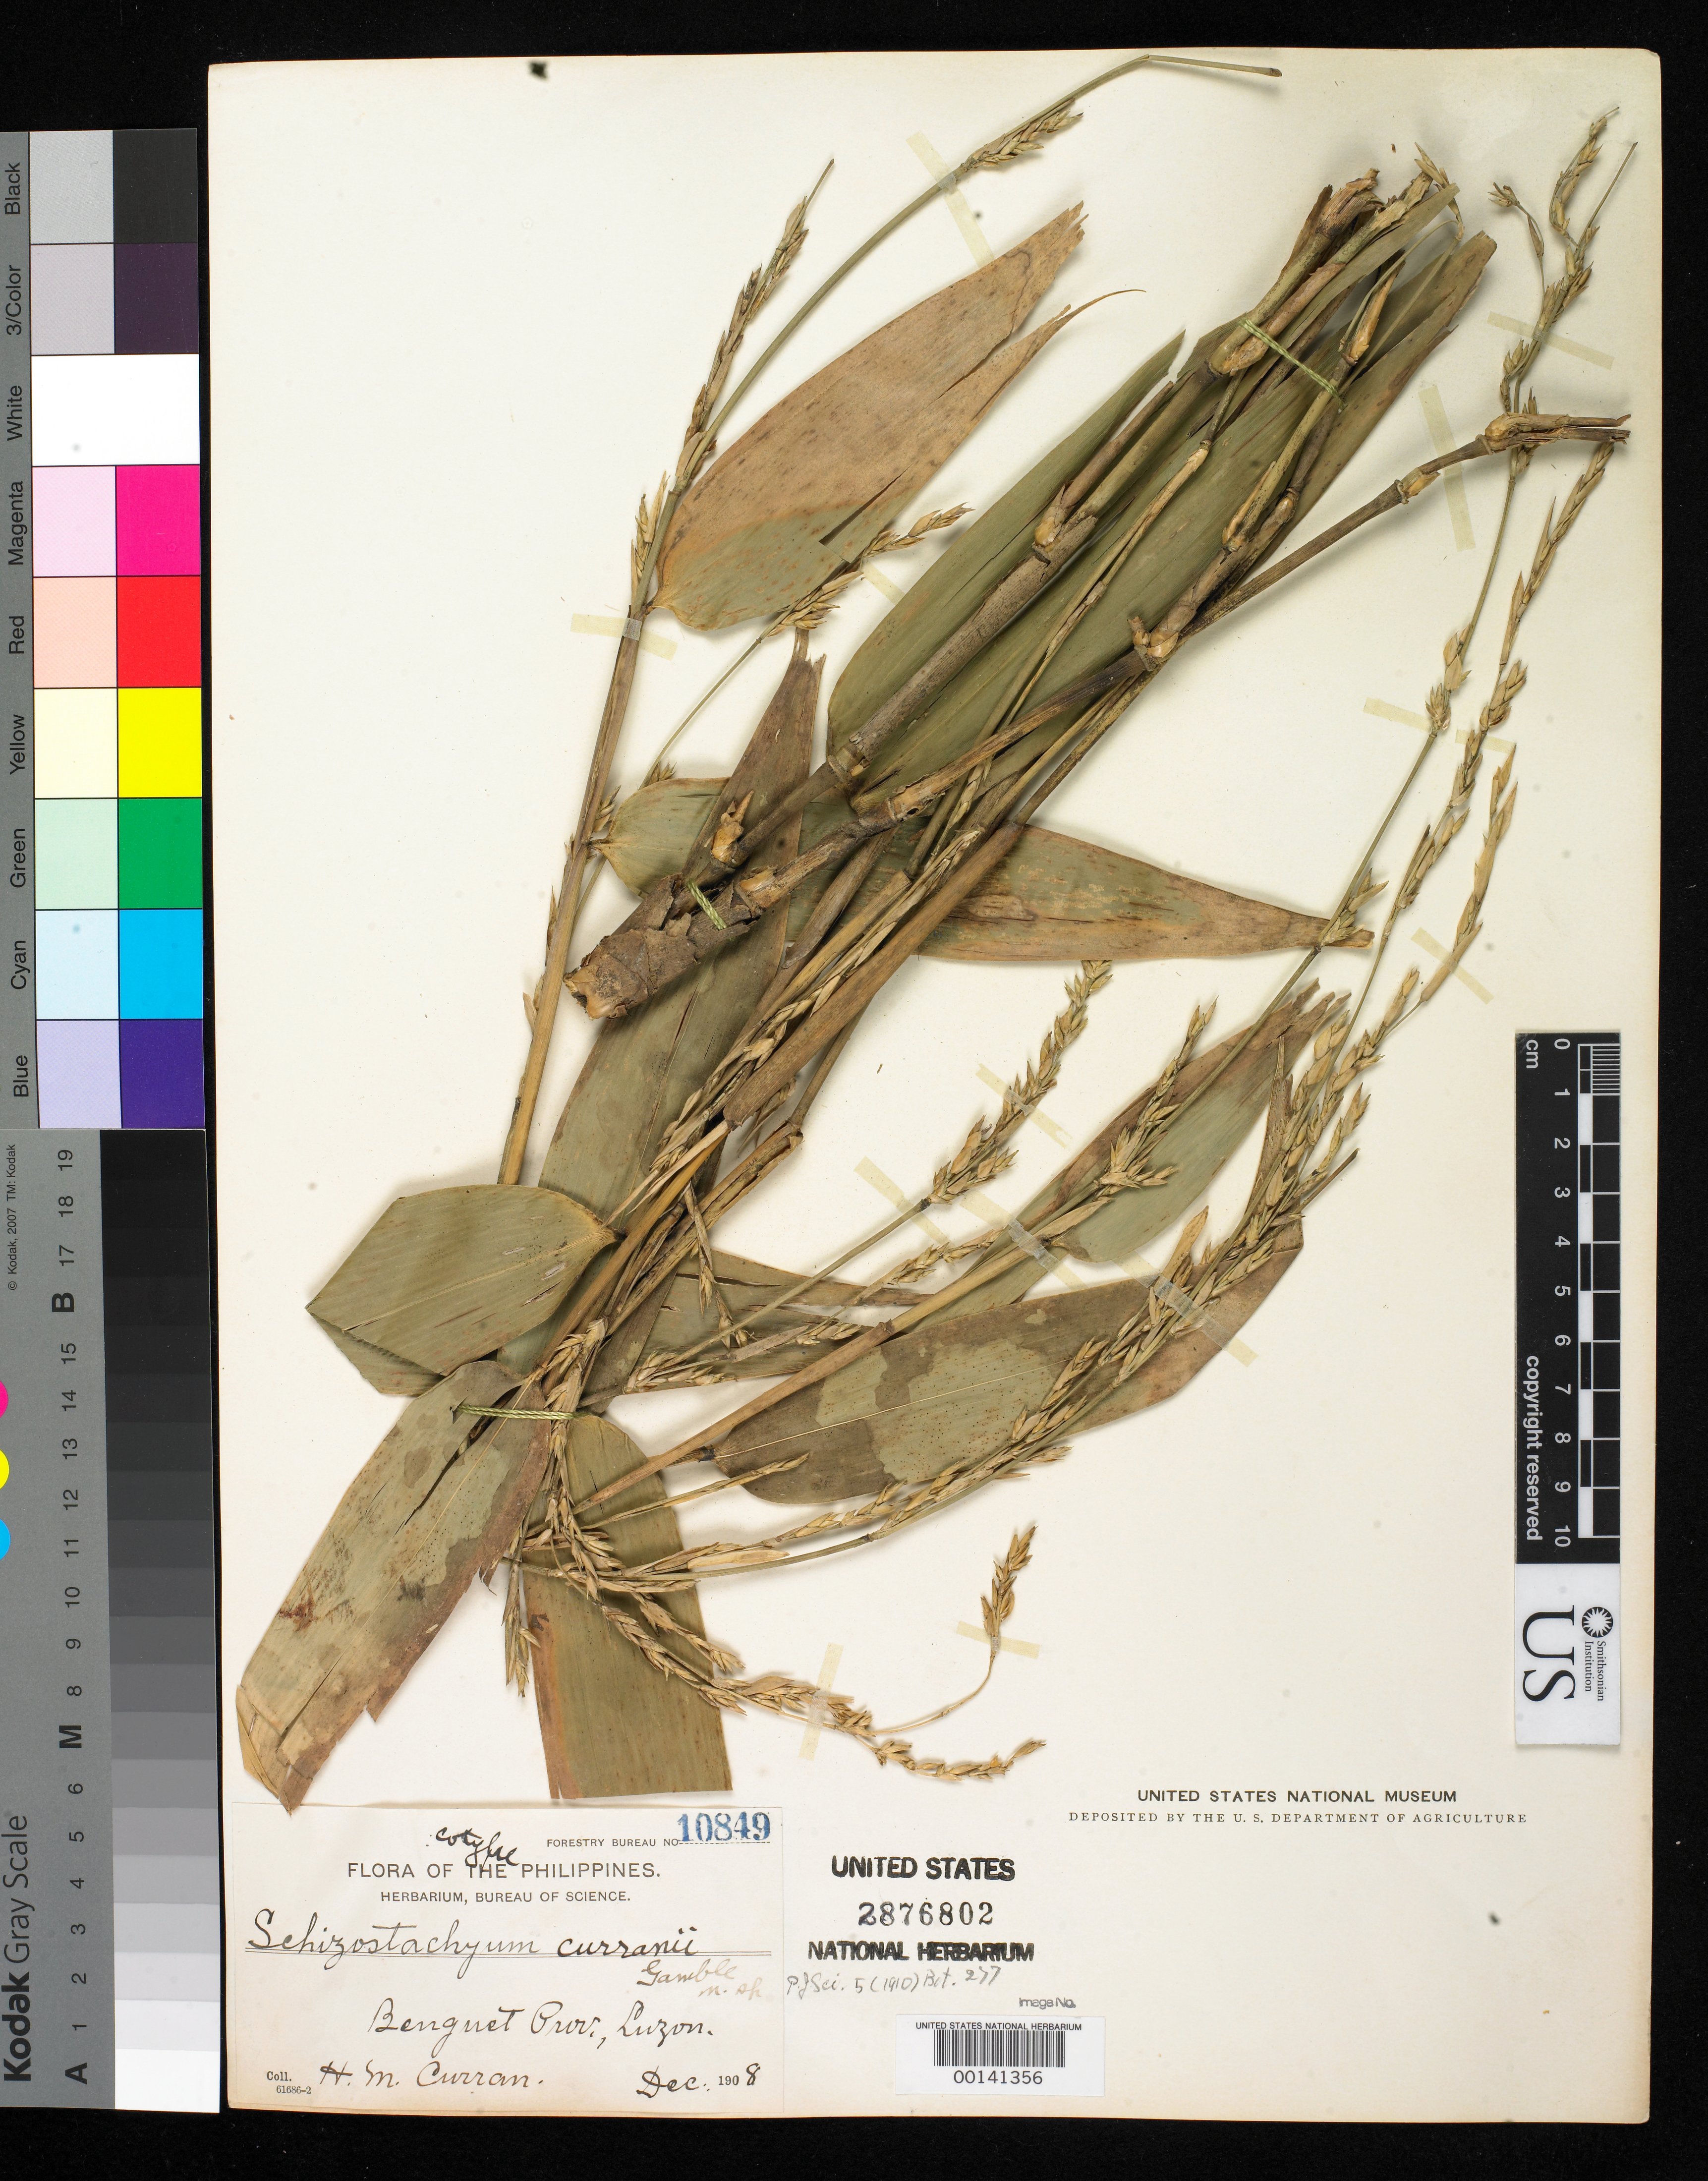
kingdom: Plantae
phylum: Tracheophyta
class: Liliopsida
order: Poales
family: Poaceae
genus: Schizostachyum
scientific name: Schizostachyum curranii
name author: Gamble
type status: Isotype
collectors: H. M. Curran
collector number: For. Bur. 10849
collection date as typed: Dec 1908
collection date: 1908-12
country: Philippines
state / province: Cordillera (Administrative Region)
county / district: Benguet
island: Luzon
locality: Lusod-Bayabas trail.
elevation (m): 2000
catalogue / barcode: US 2876802